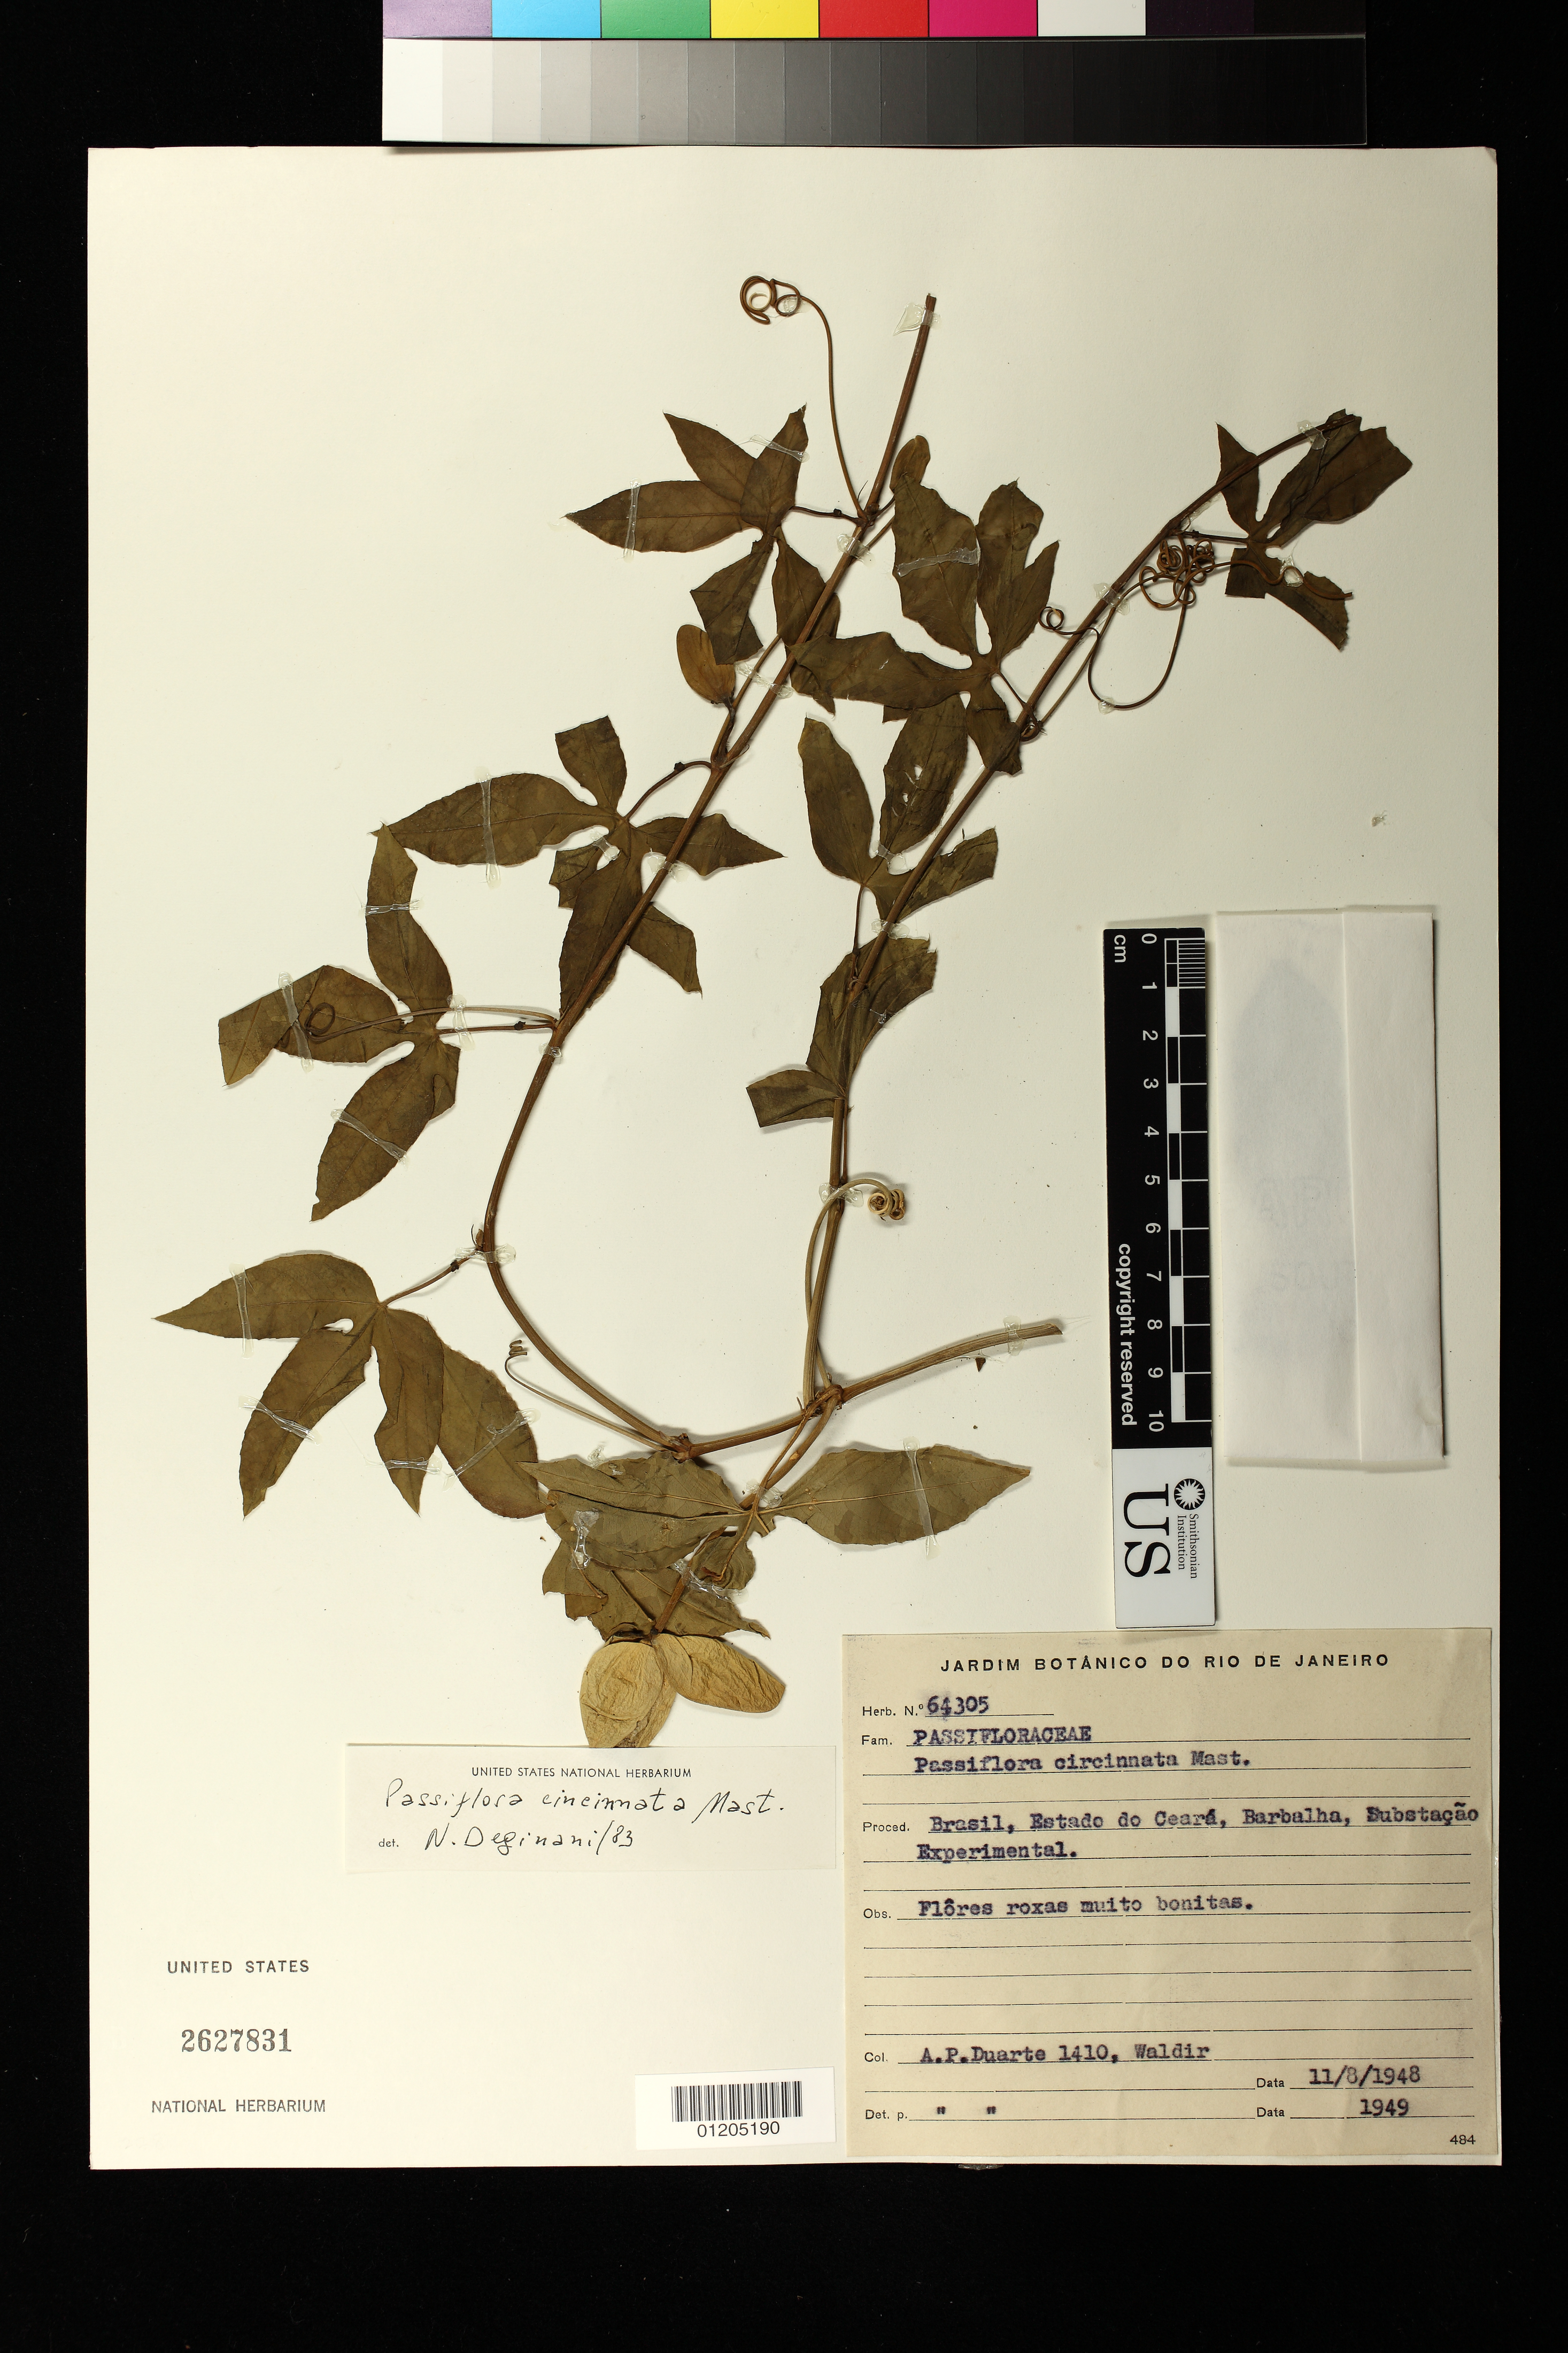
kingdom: Plantae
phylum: Tracheophyta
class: Magnoliopsida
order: Malpighiales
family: Passifloraceae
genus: Passiflora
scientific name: Passiflora cincinnata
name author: Mast.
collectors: A. Duarte & Waldir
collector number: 1410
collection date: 1948-11-08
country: Brazil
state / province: Ceara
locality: Estade do Ceara, Barbalha, Substacao Experimantal.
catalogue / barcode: US 2627831